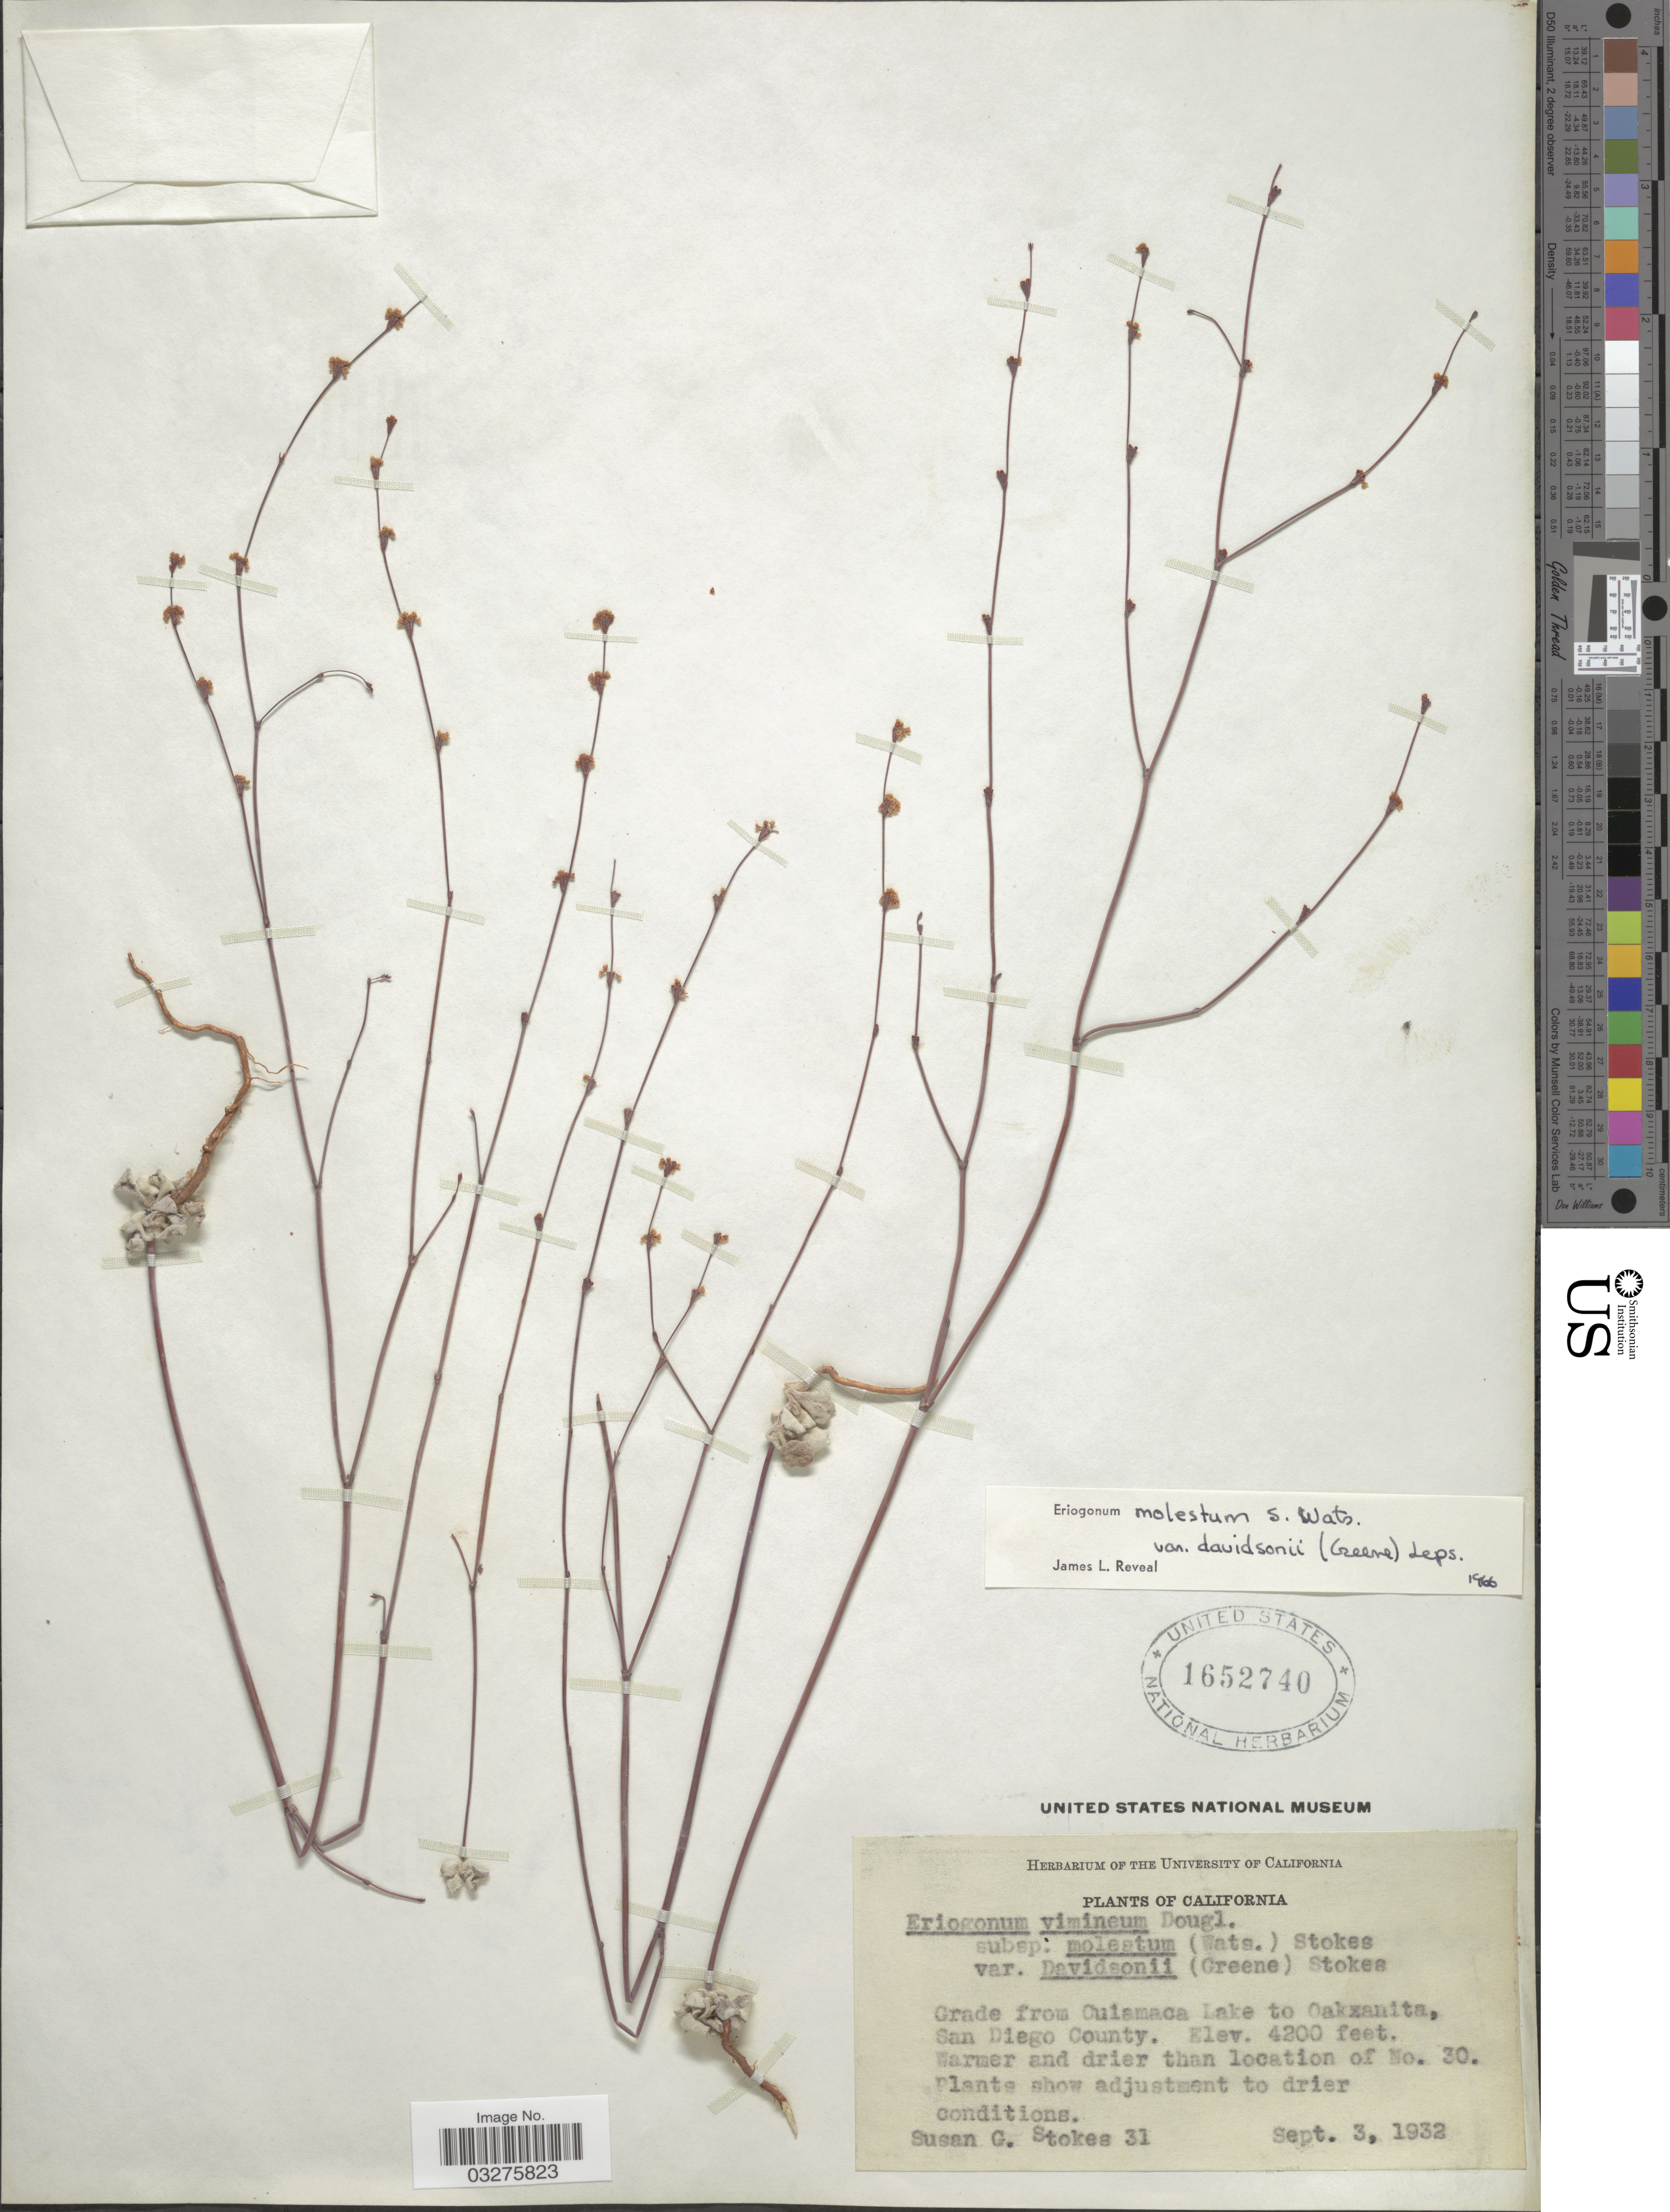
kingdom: Plantae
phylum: Tracheophyta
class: Magnoliopsida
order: Caryophyllales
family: Polygonaceae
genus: Eriogonum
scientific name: Eriogonum davidsonii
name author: Greene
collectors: S. G. Stokes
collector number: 31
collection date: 1932-09-03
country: United States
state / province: California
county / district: San Diego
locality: Grade from Cuiamaca Lake to Oakzanita, San Diego County.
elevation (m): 1280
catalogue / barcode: US 1652740